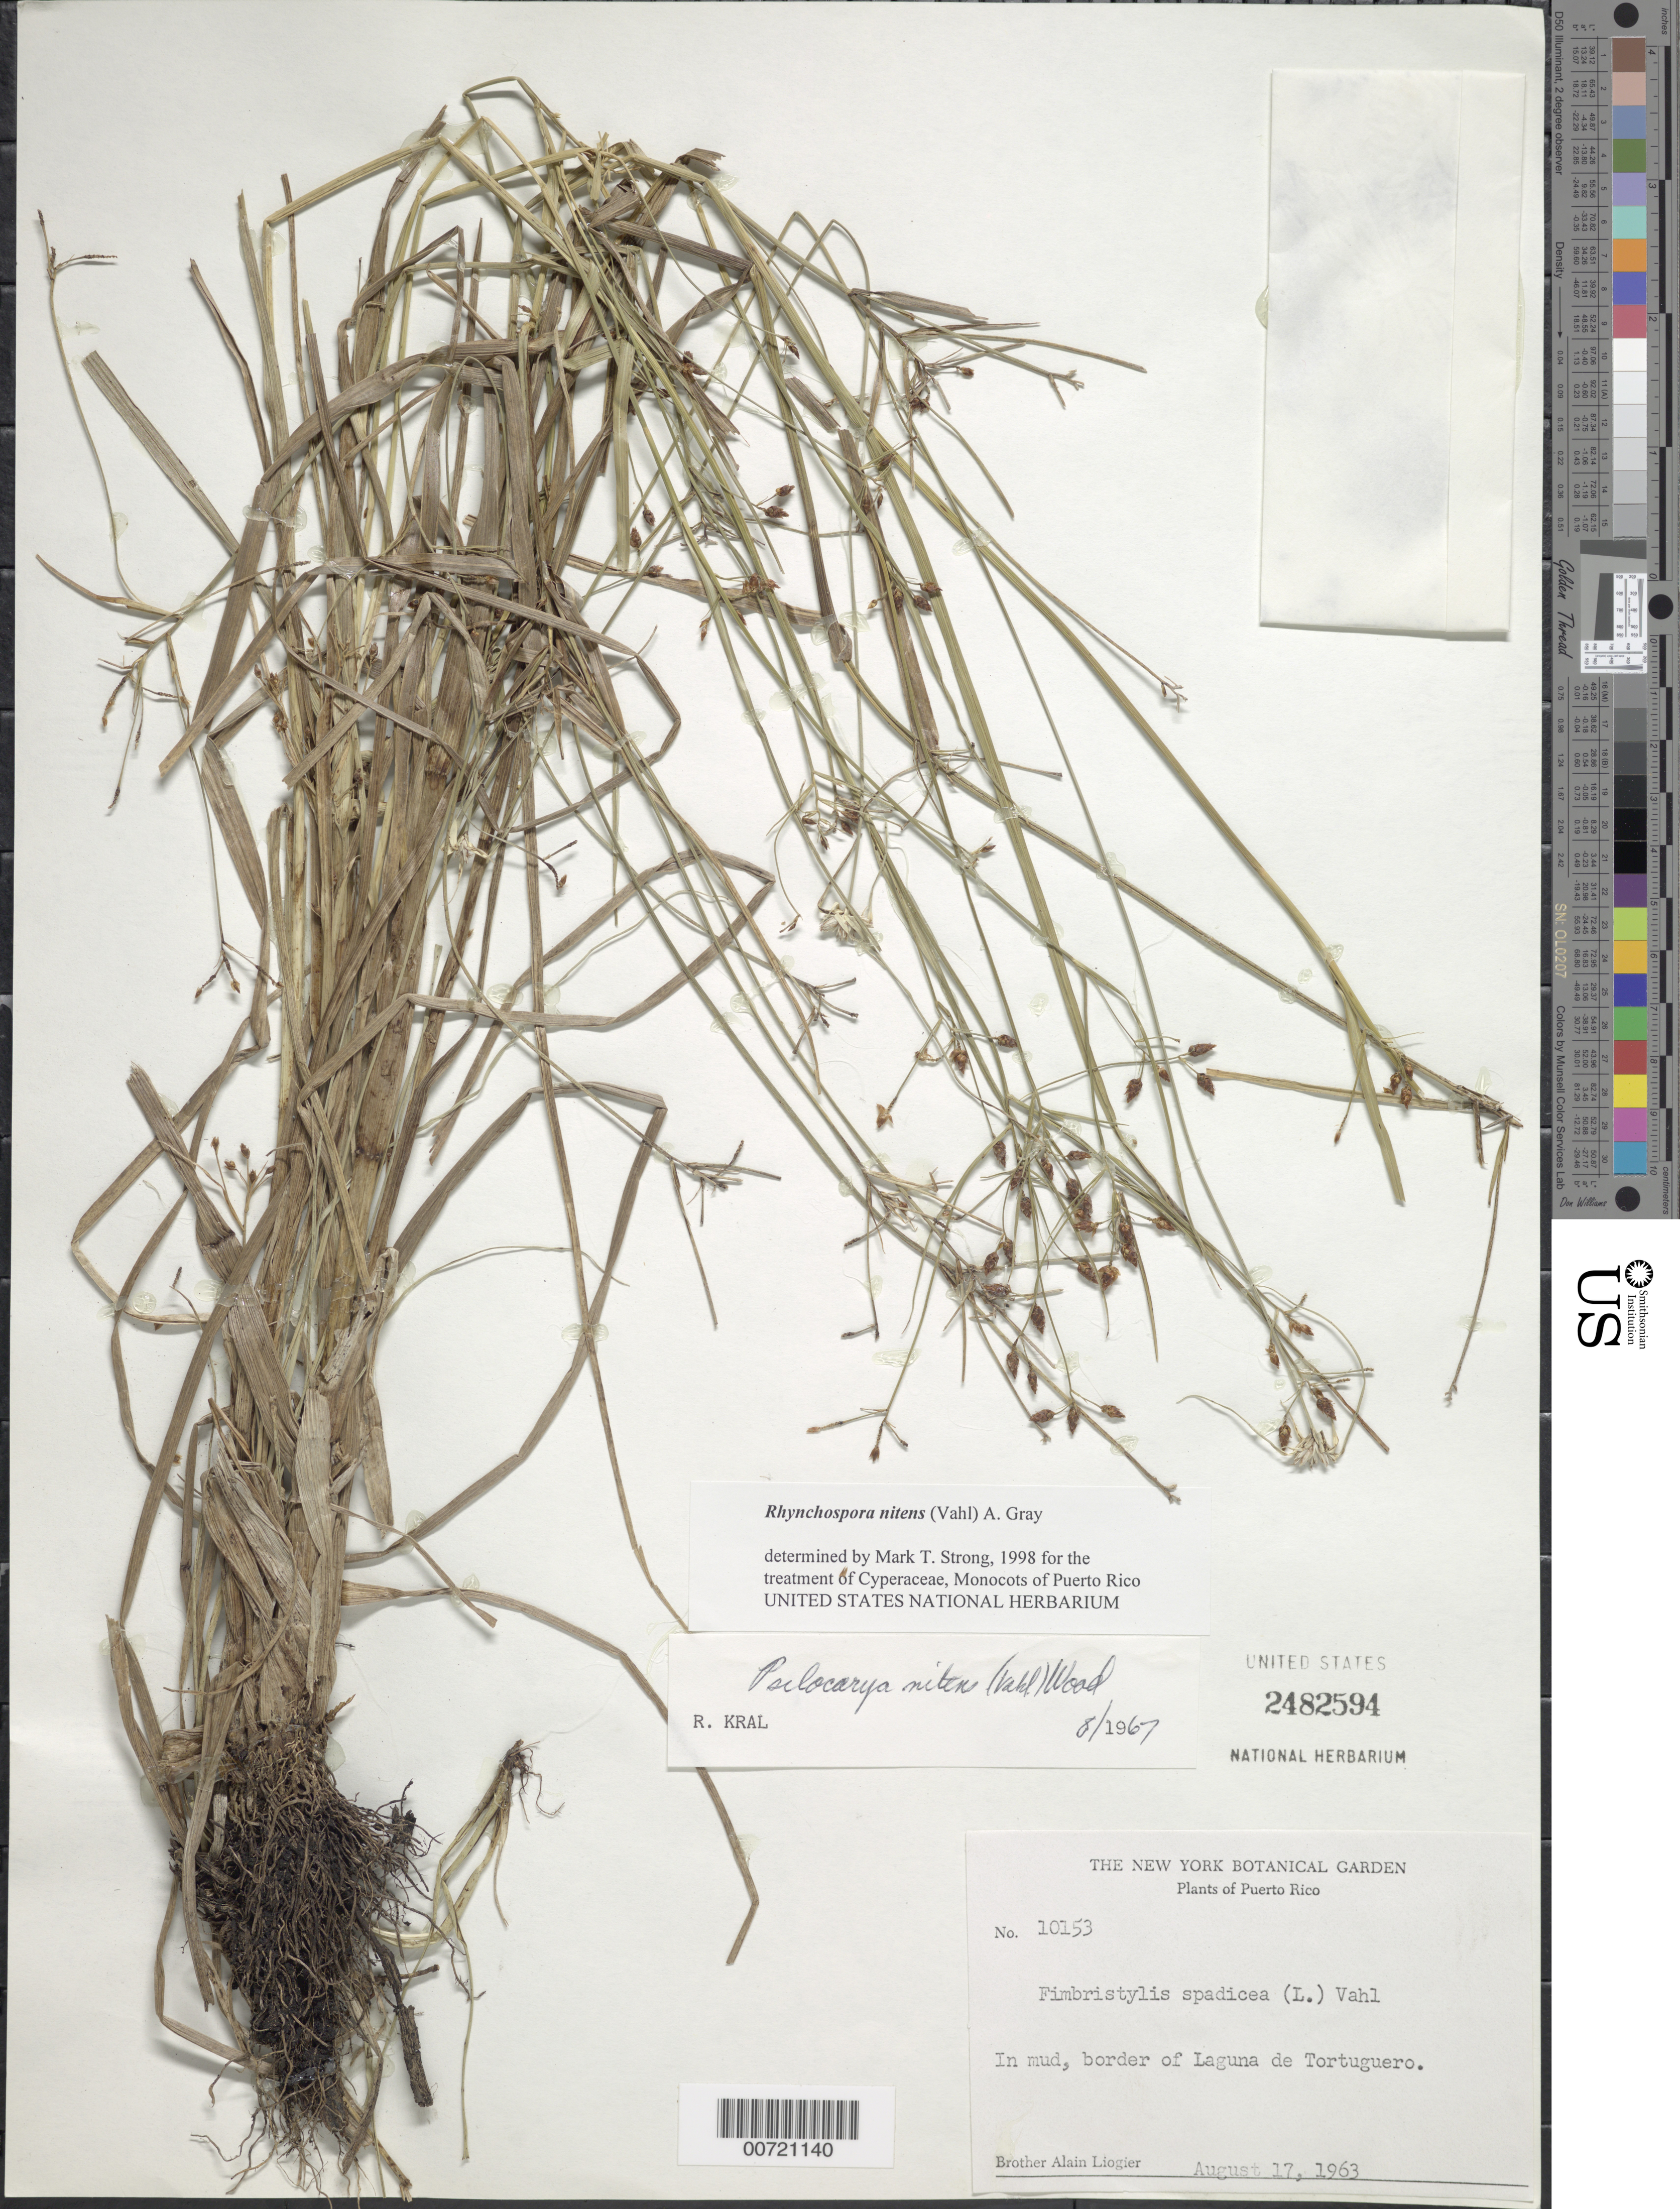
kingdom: Plantae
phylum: Tracheophyta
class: Liliopsida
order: Poales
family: Cyperaceae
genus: Rhynchospora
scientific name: Rhynchospora nitens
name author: (Vahl) A. Gray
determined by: Strong, M. T., (US), Smithsonian Institution - National Museum of Natural History (UNITED STATES)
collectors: A. H. Liogier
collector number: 10153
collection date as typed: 17 Aug 1963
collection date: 1963-08-17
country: Puerto Rico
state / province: Manatí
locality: Border of Laguna Tortuguero.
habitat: In mud.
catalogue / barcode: US 2482594